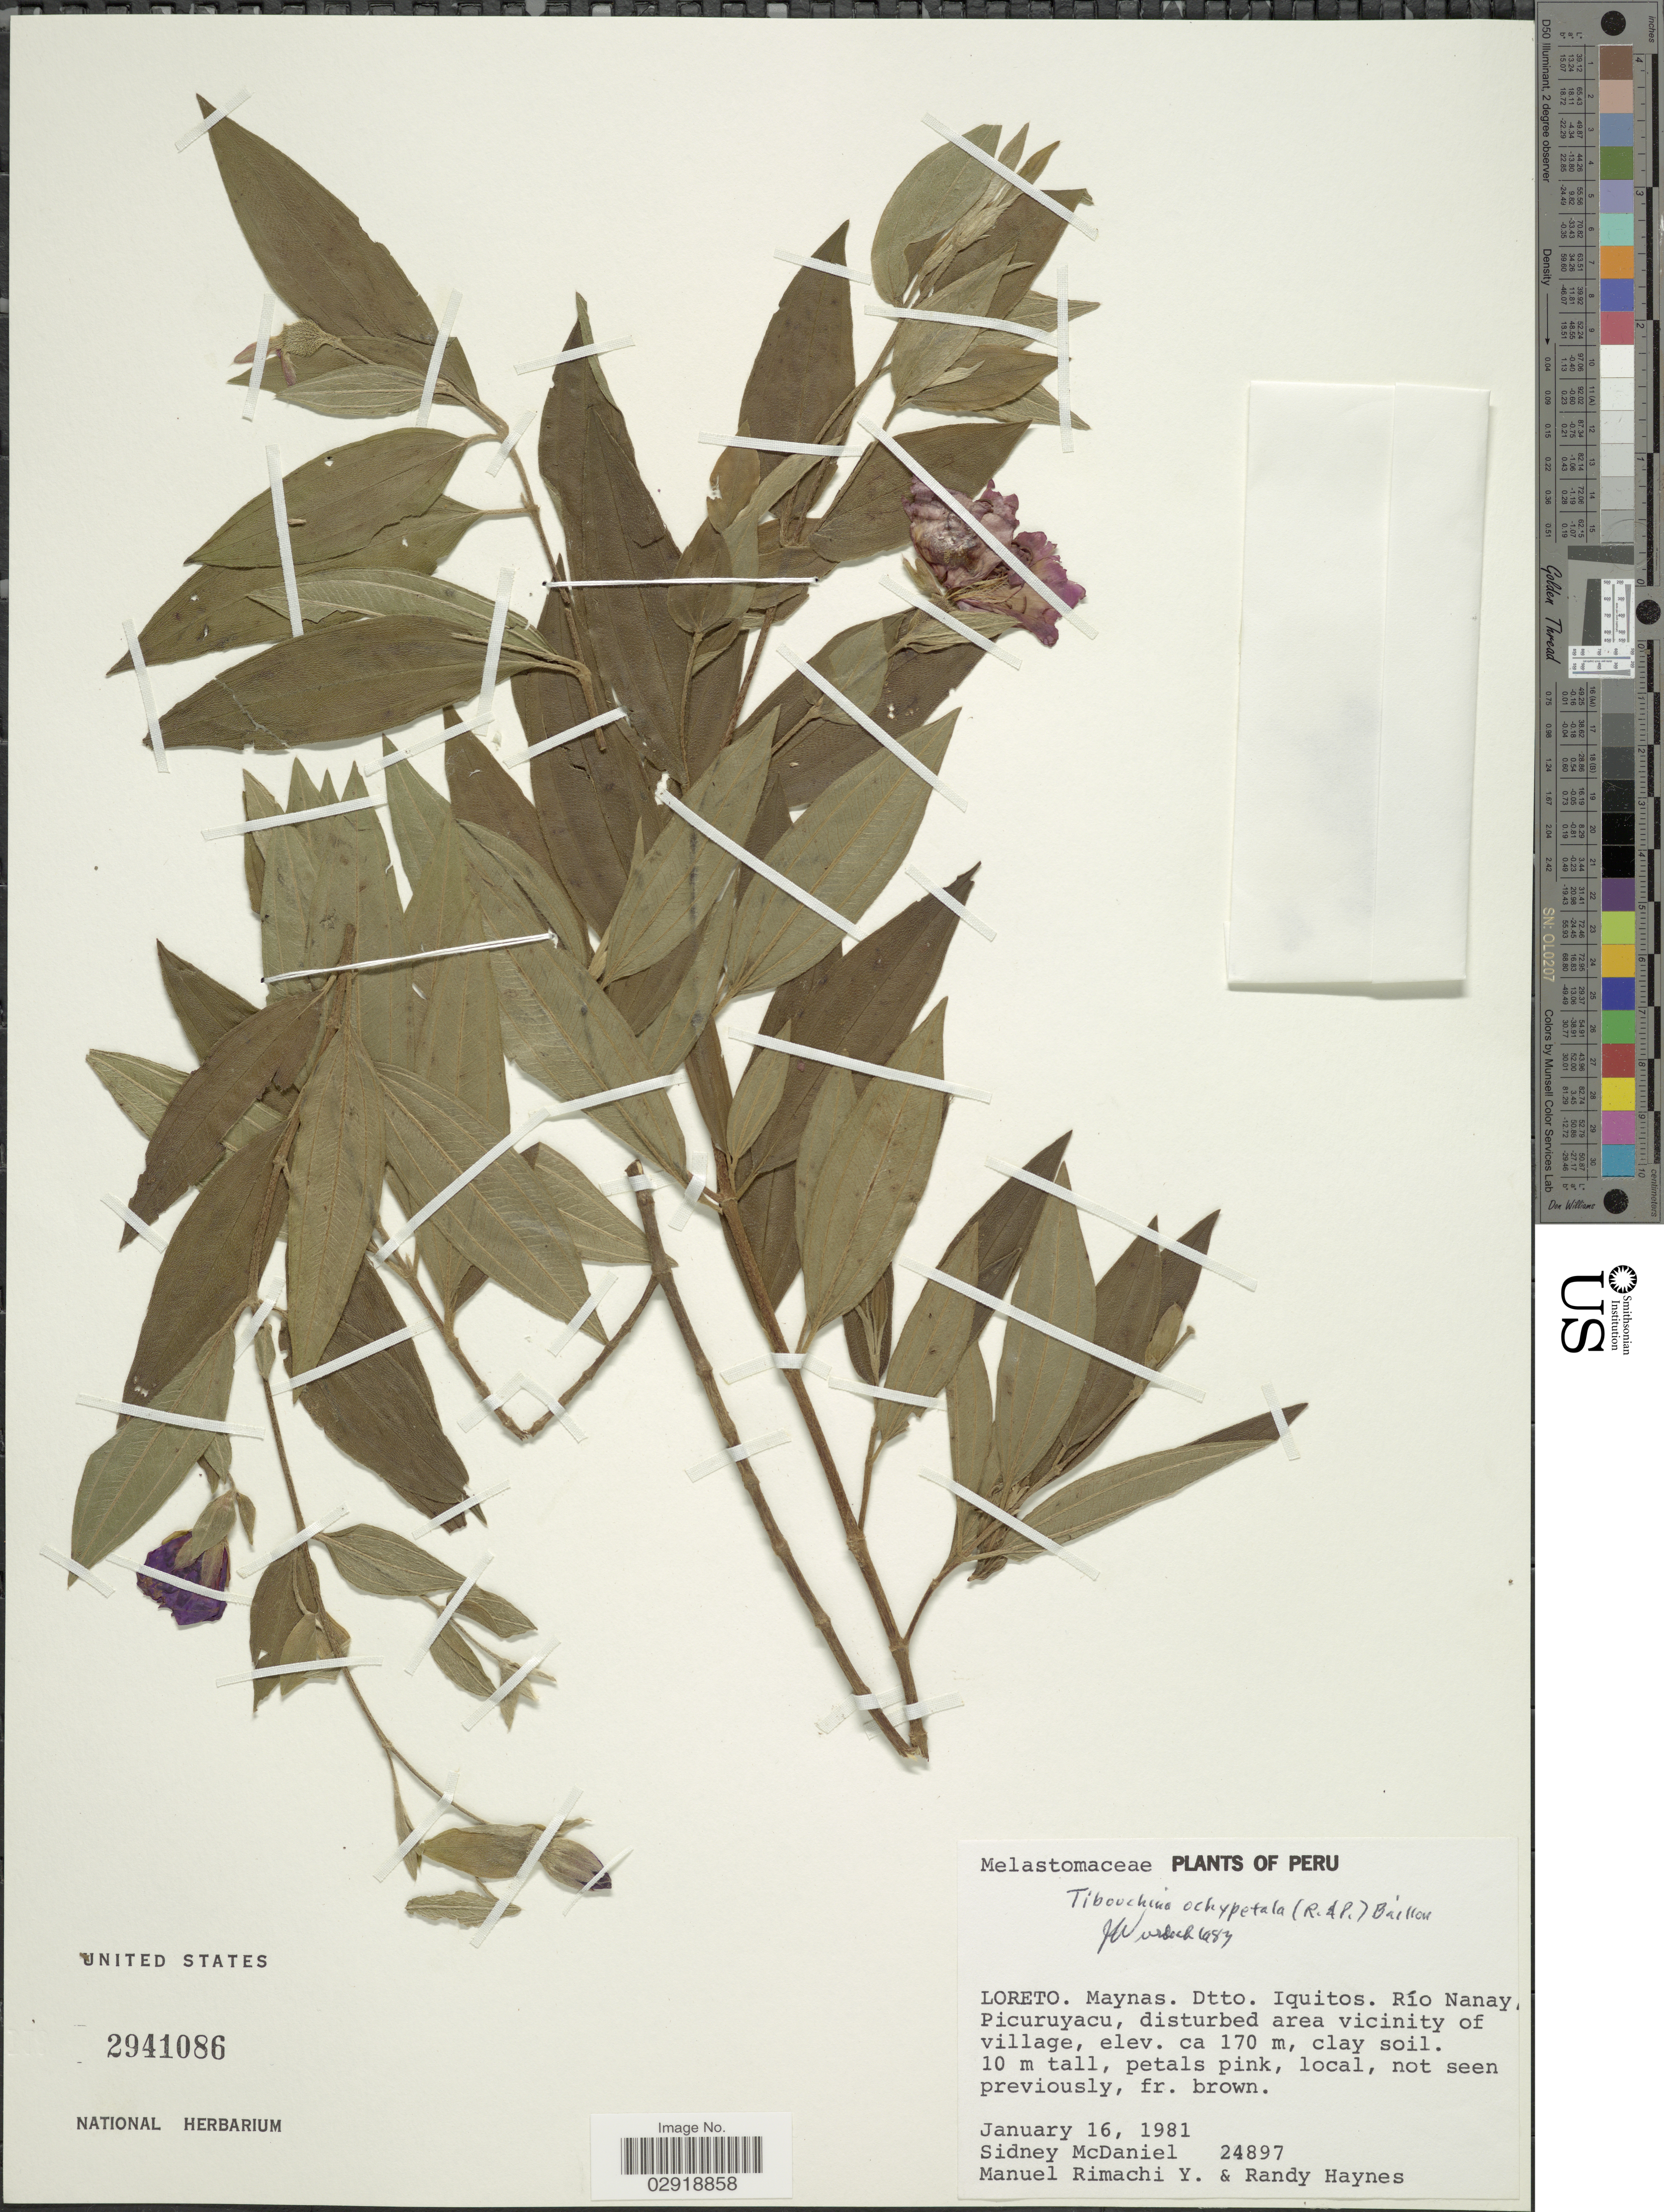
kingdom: Plantae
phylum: Tracheophyta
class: Magnoliopsida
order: Myrtales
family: Melastomataceae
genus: Pleroma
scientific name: Pleroma ochypetalum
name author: (Ruiz & Pav.) D. Don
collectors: S. McDaniel, M. Rimachi Y. & R. Haynes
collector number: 24897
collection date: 1981-01-16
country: Peru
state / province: Loreto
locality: Maynas. Dtto. Iquitos. Río Nanay Picuruyacu, disturbed area vicinity of village.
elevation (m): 170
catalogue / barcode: US 2941086